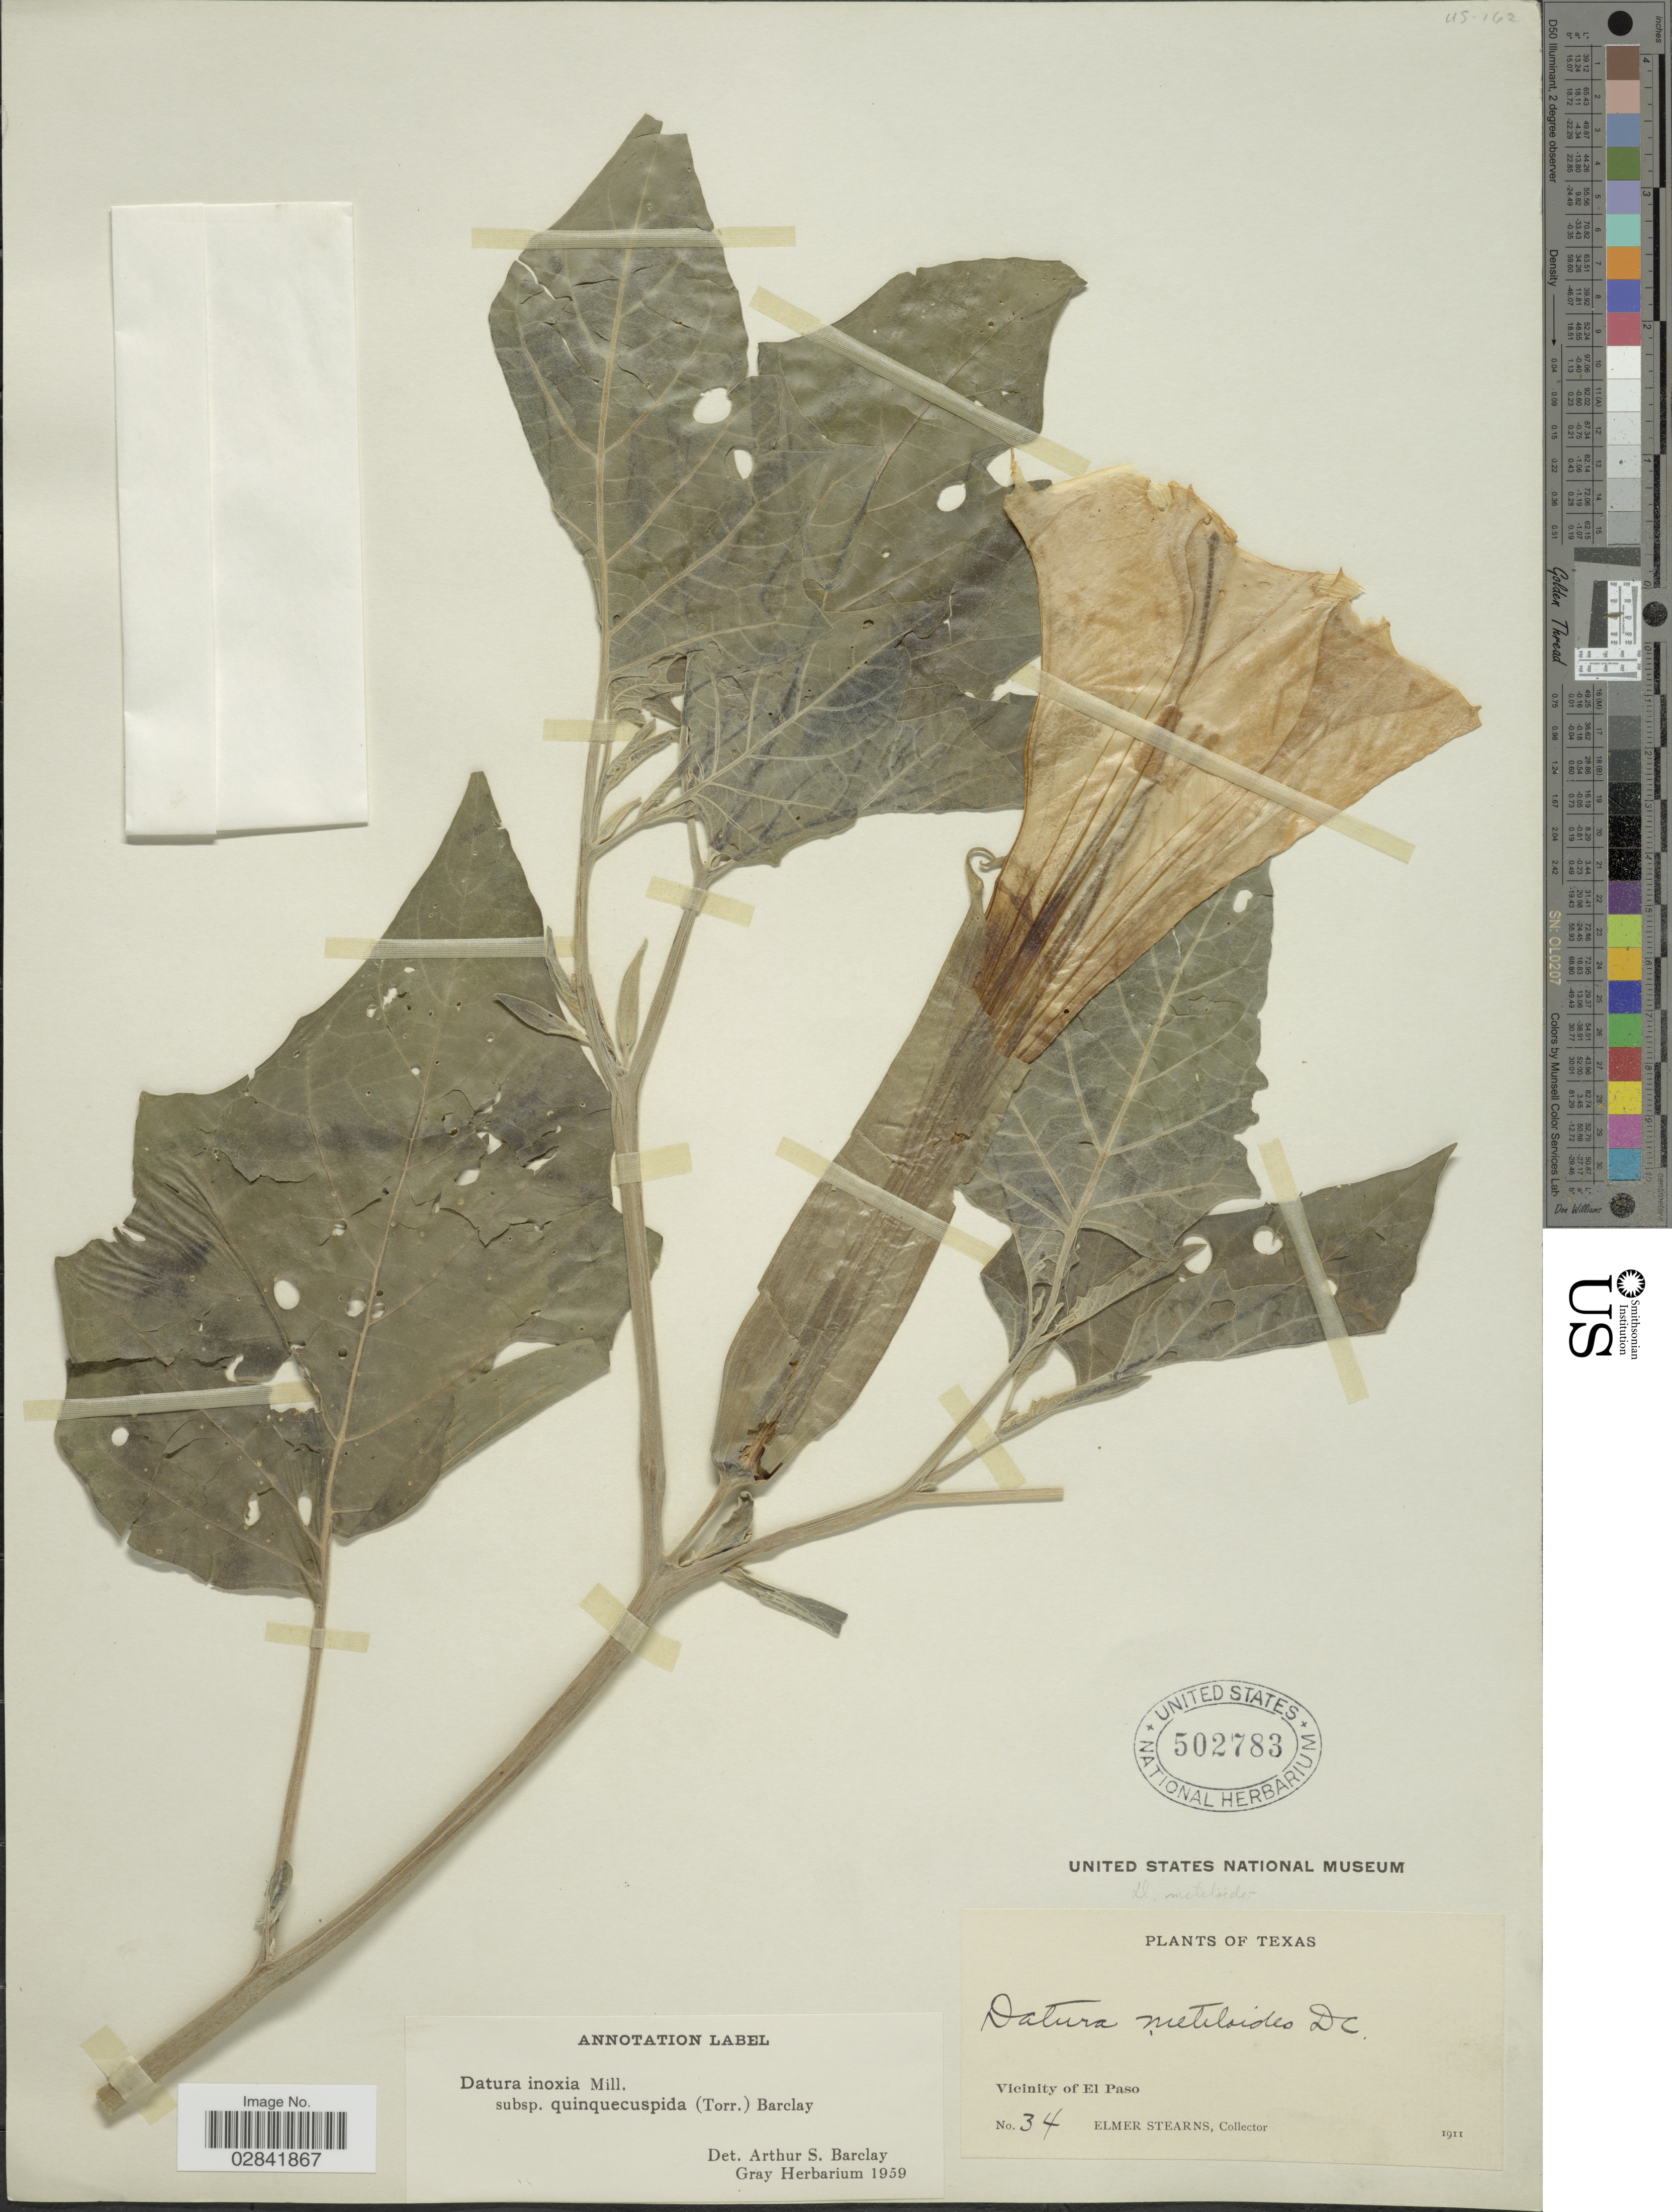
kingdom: Plantae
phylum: Tracheophyta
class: Magnoliopsida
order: Solanales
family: Solanaceae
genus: Datura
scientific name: Datura innoxia subsp. quinquecuspidata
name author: (Torr.) A.S. Barclay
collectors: E. Stearns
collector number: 34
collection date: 1911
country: United States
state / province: Texas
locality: Vicinity of El Paso.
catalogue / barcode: US 502783